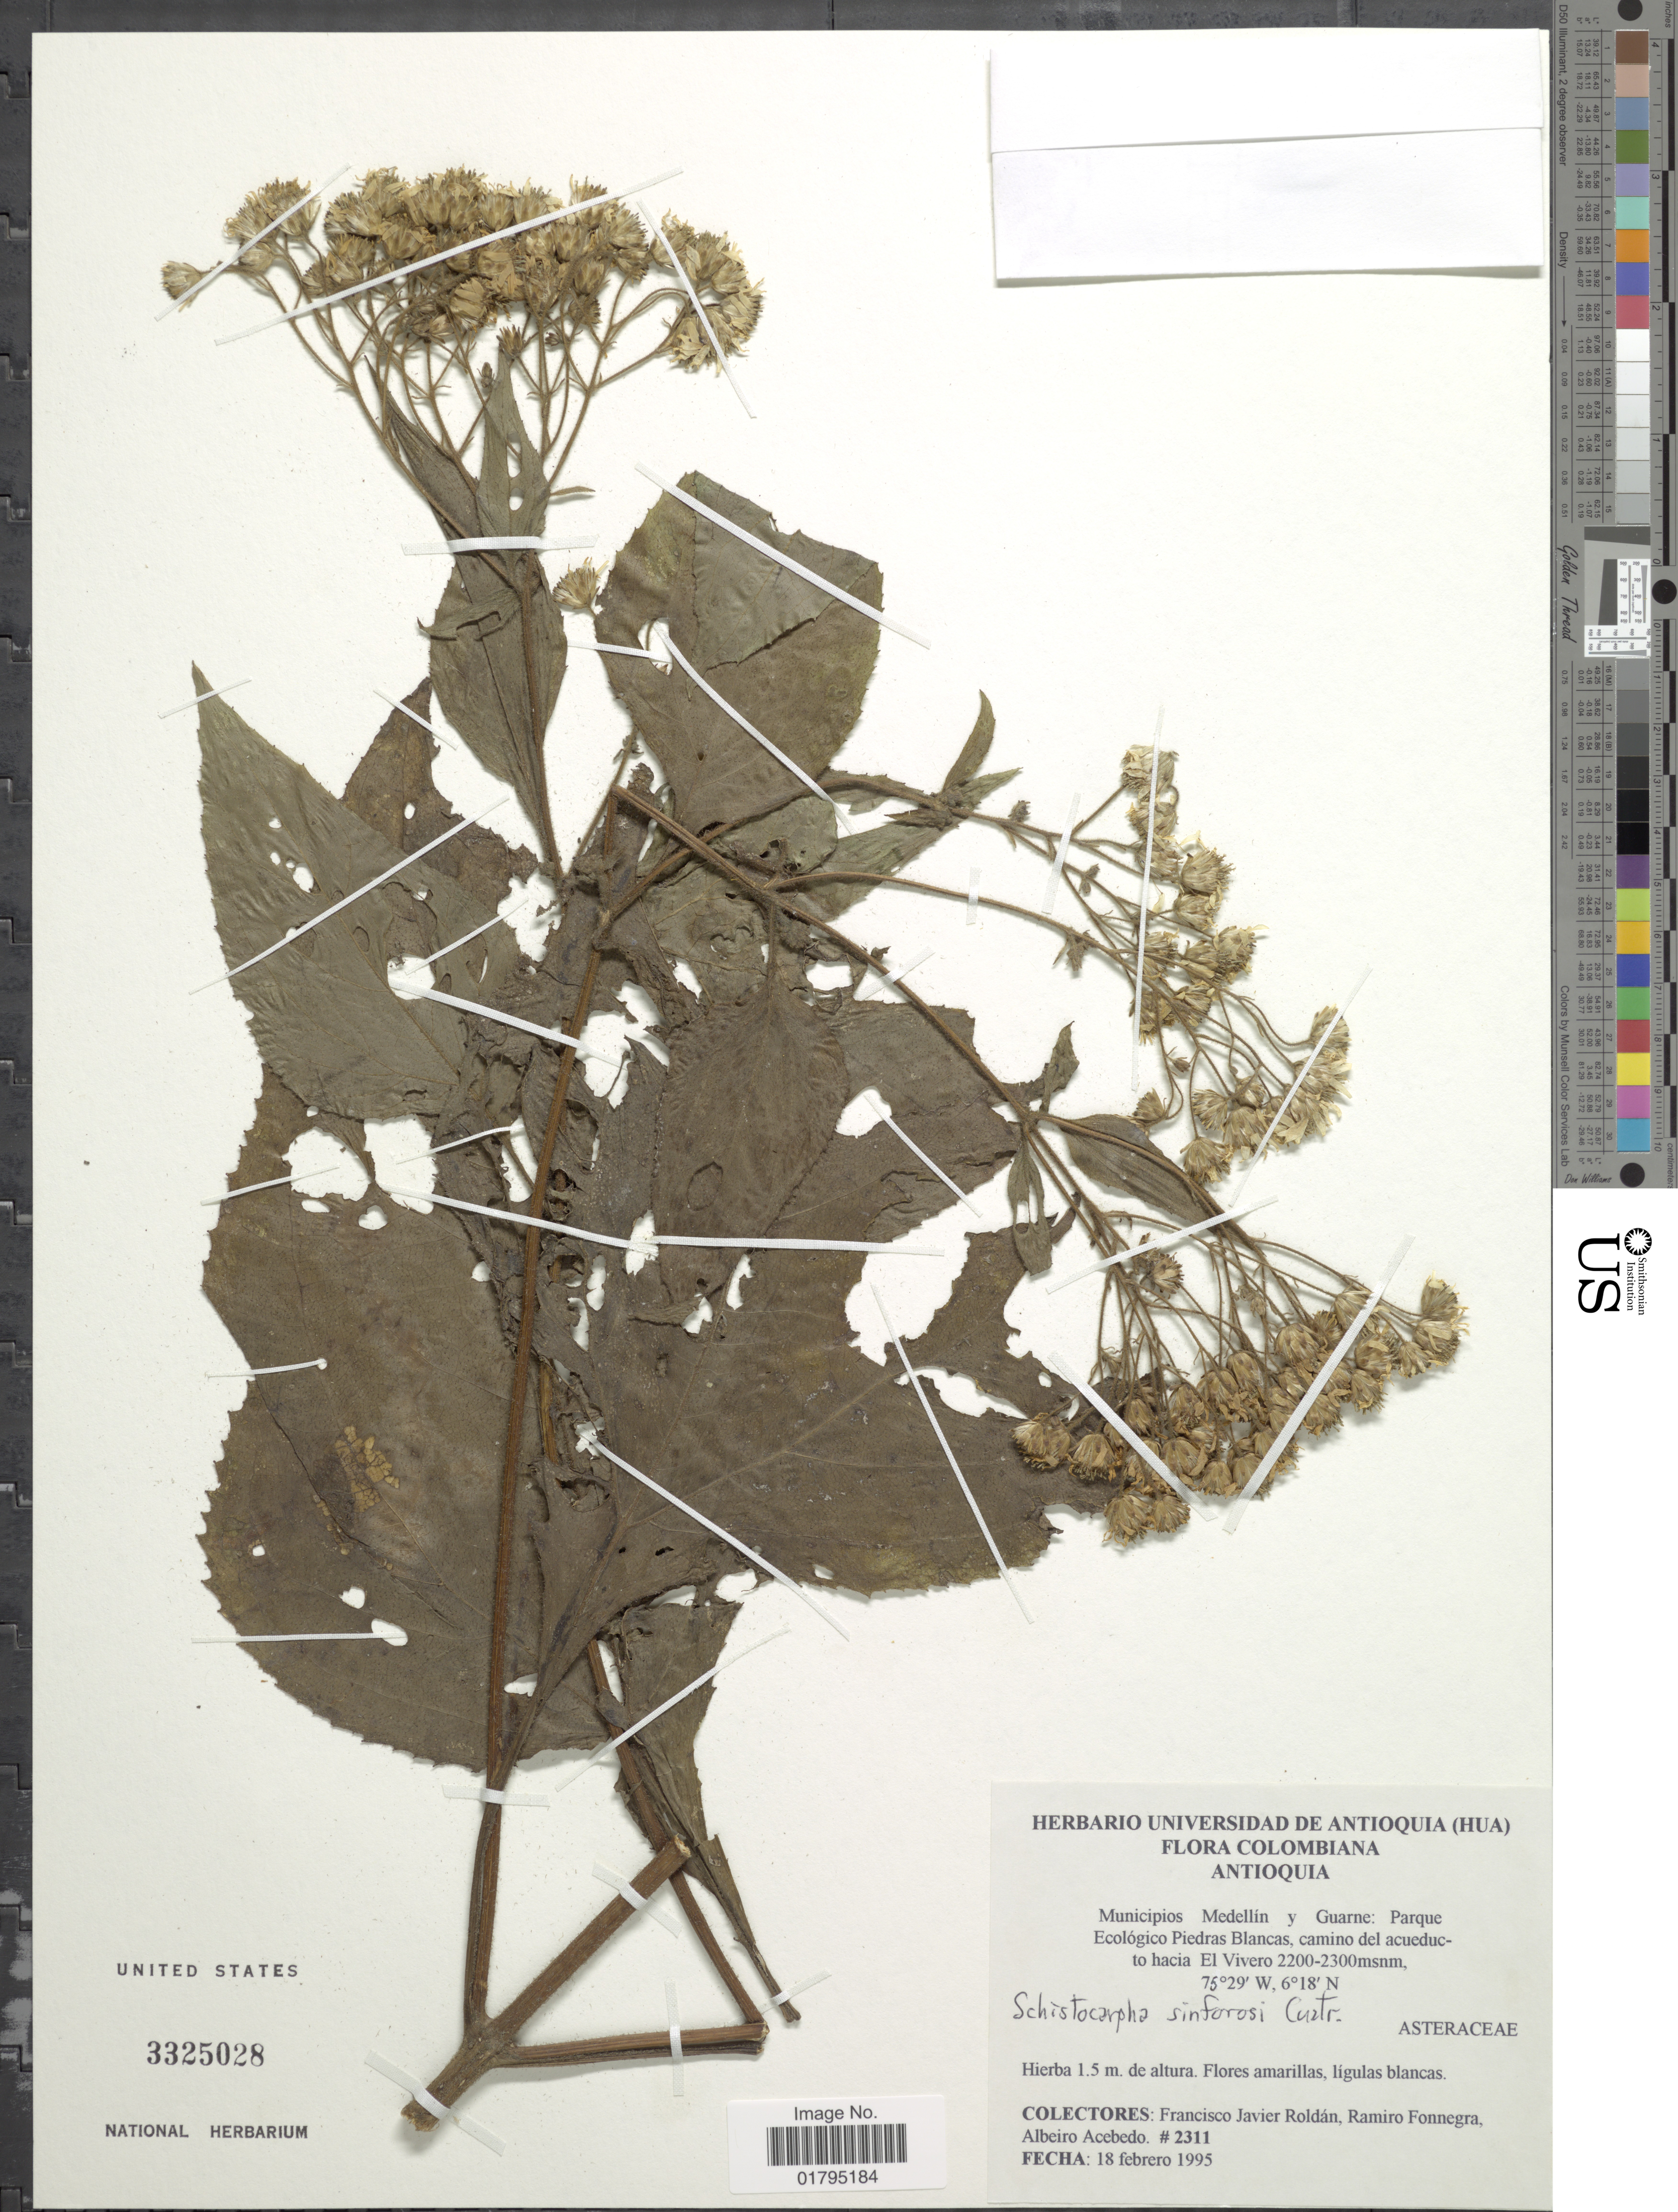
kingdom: Plantae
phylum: Tracheophyta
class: Magnoliopsida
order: Asterales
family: Asteraceae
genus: Schistocarpha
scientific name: Schistocarpha sinforosii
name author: Cuatrec.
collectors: F. J. Roldán, R. Fonnegra & A. Acebedo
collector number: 2311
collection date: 1995-02-18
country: Colombia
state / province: Antioquia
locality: Antioquia. Municipios Medellin y Guarne: Parque Ecologico Poedras Blancas, camino del acueducto hacia El Vivero.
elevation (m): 2200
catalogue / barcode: US 3325028